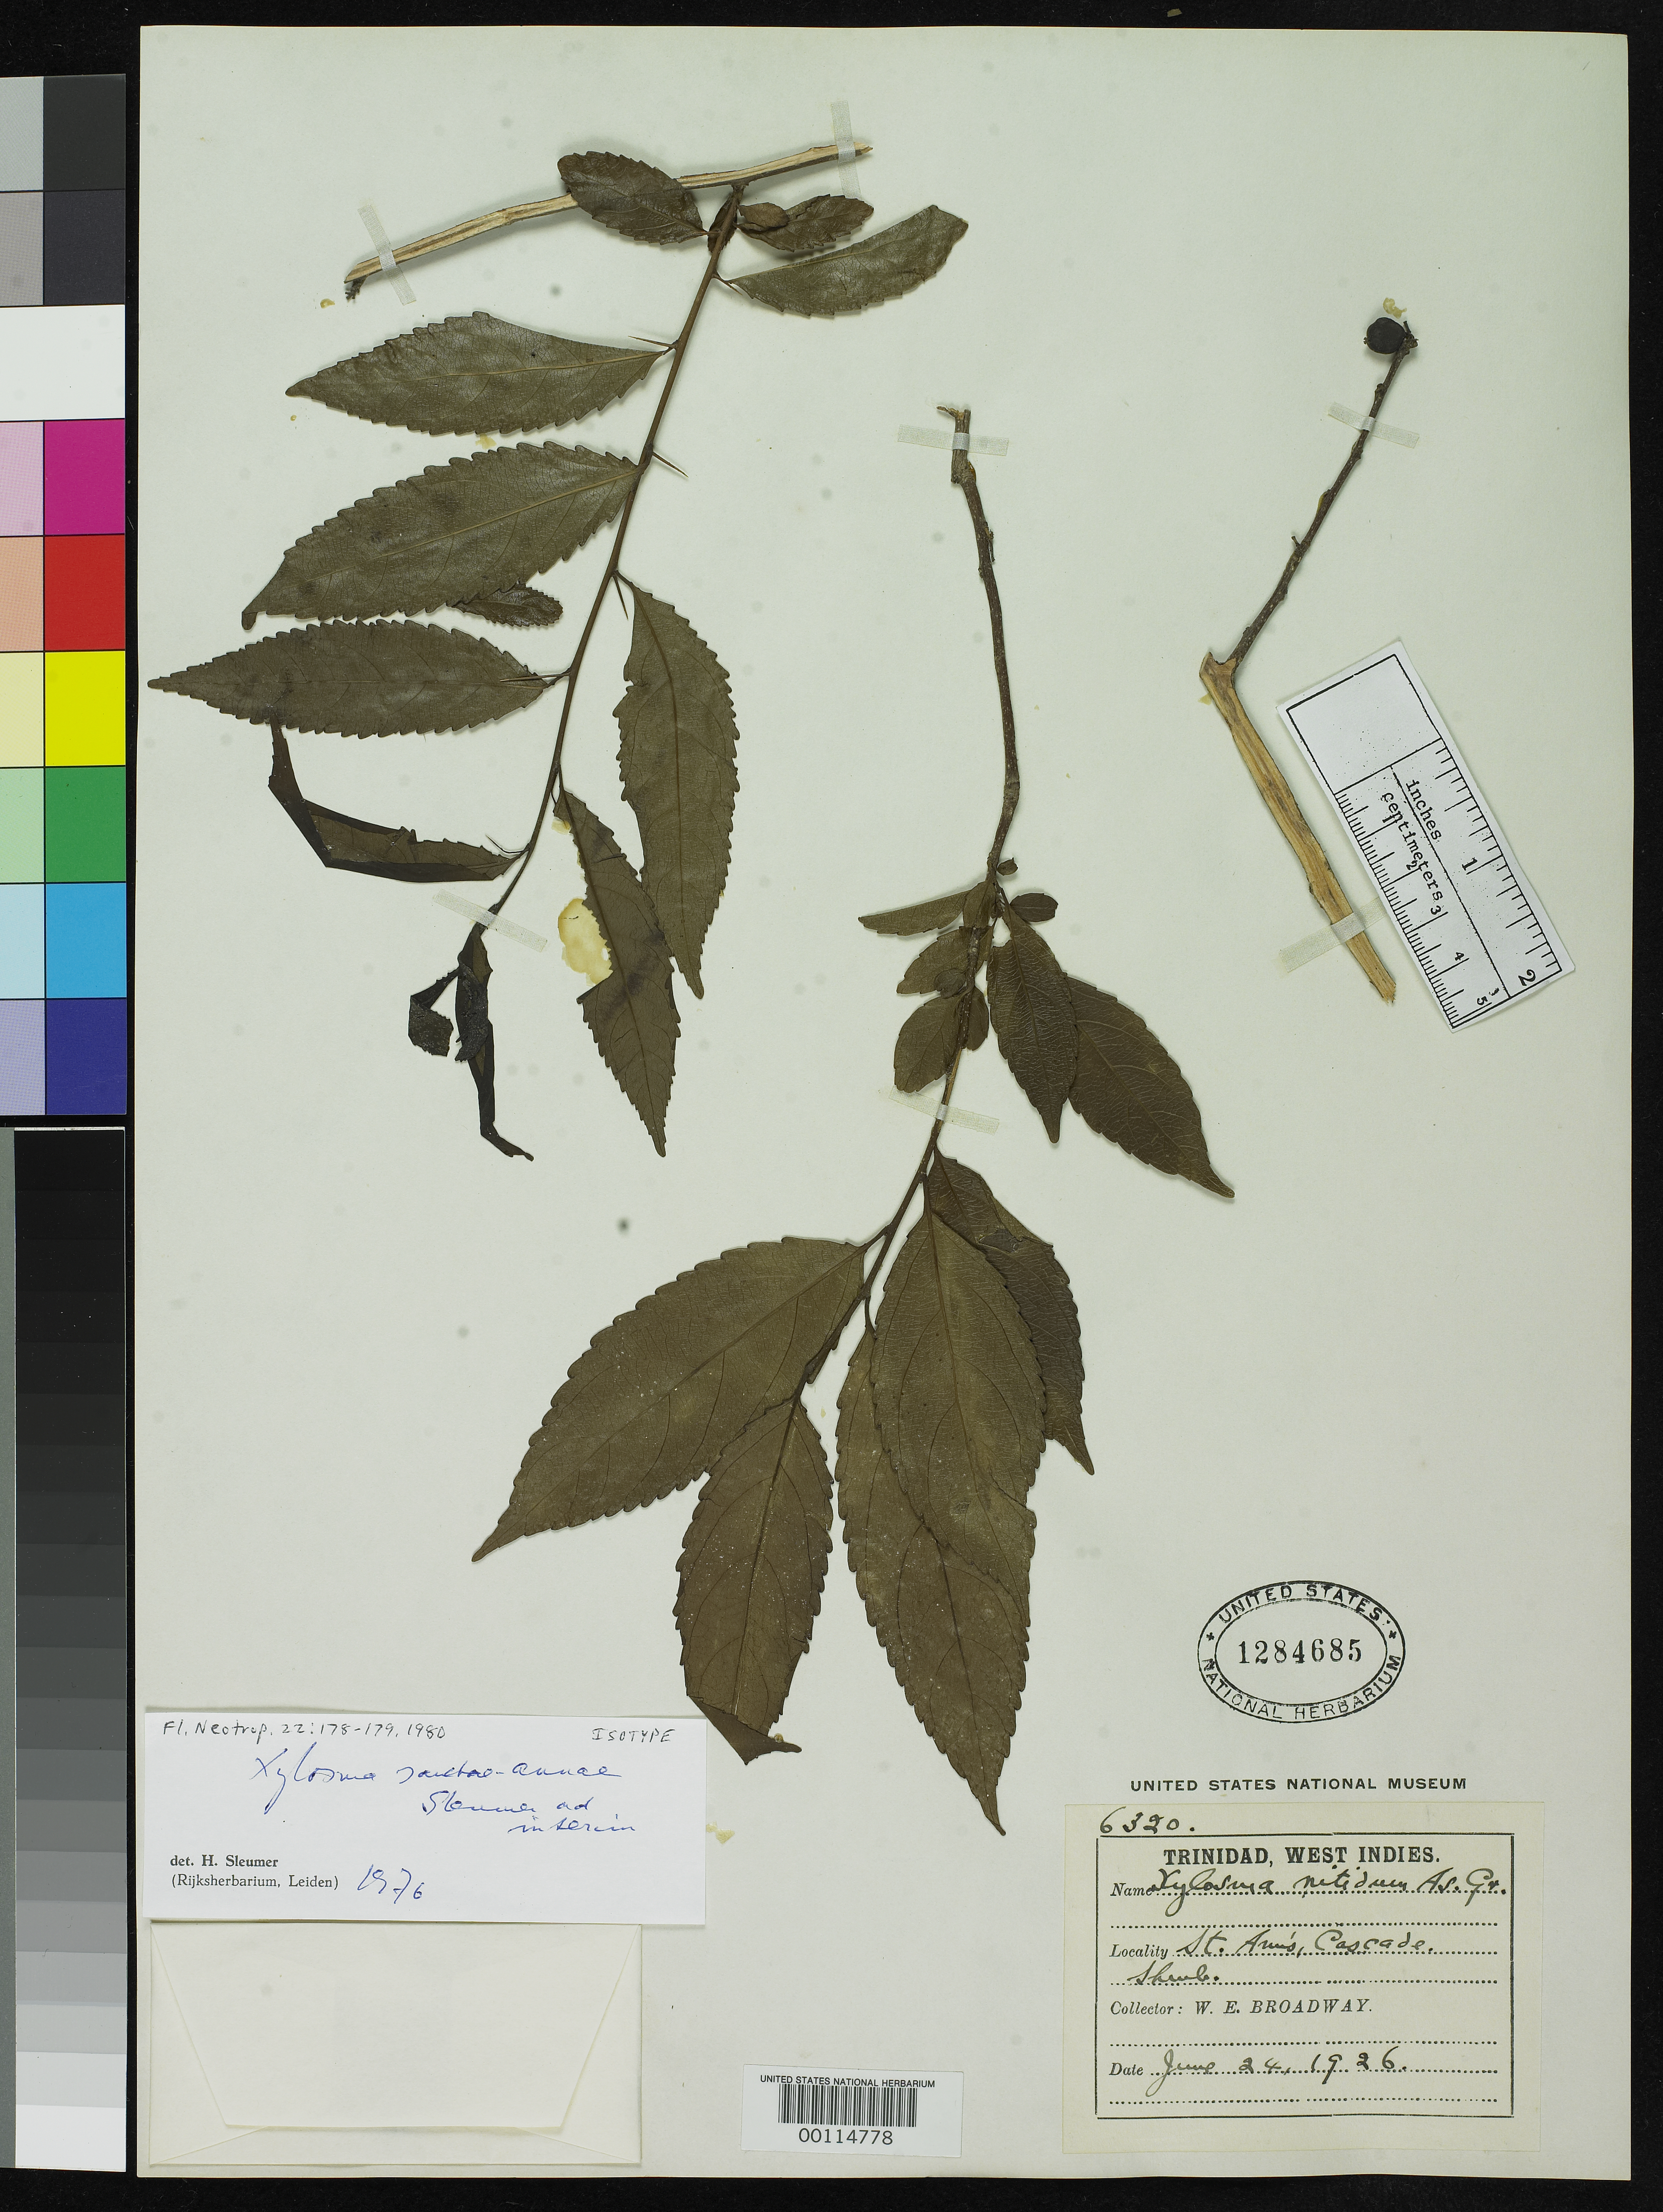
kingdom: Plantae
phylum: Tracheophyta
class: Magnoliopsida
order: Malpighiales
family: Salicaceae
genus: Xylosma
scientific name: Xylosma sanctae-annae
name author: Sleumer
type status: Isotype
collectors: W. E. Broadway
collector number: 6320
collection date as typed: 24 Jun 1926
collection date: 1926-06-24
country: Trinidad and Tobago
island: Trinidad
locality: St. Ann's Cascade.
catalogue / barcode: US 1284685